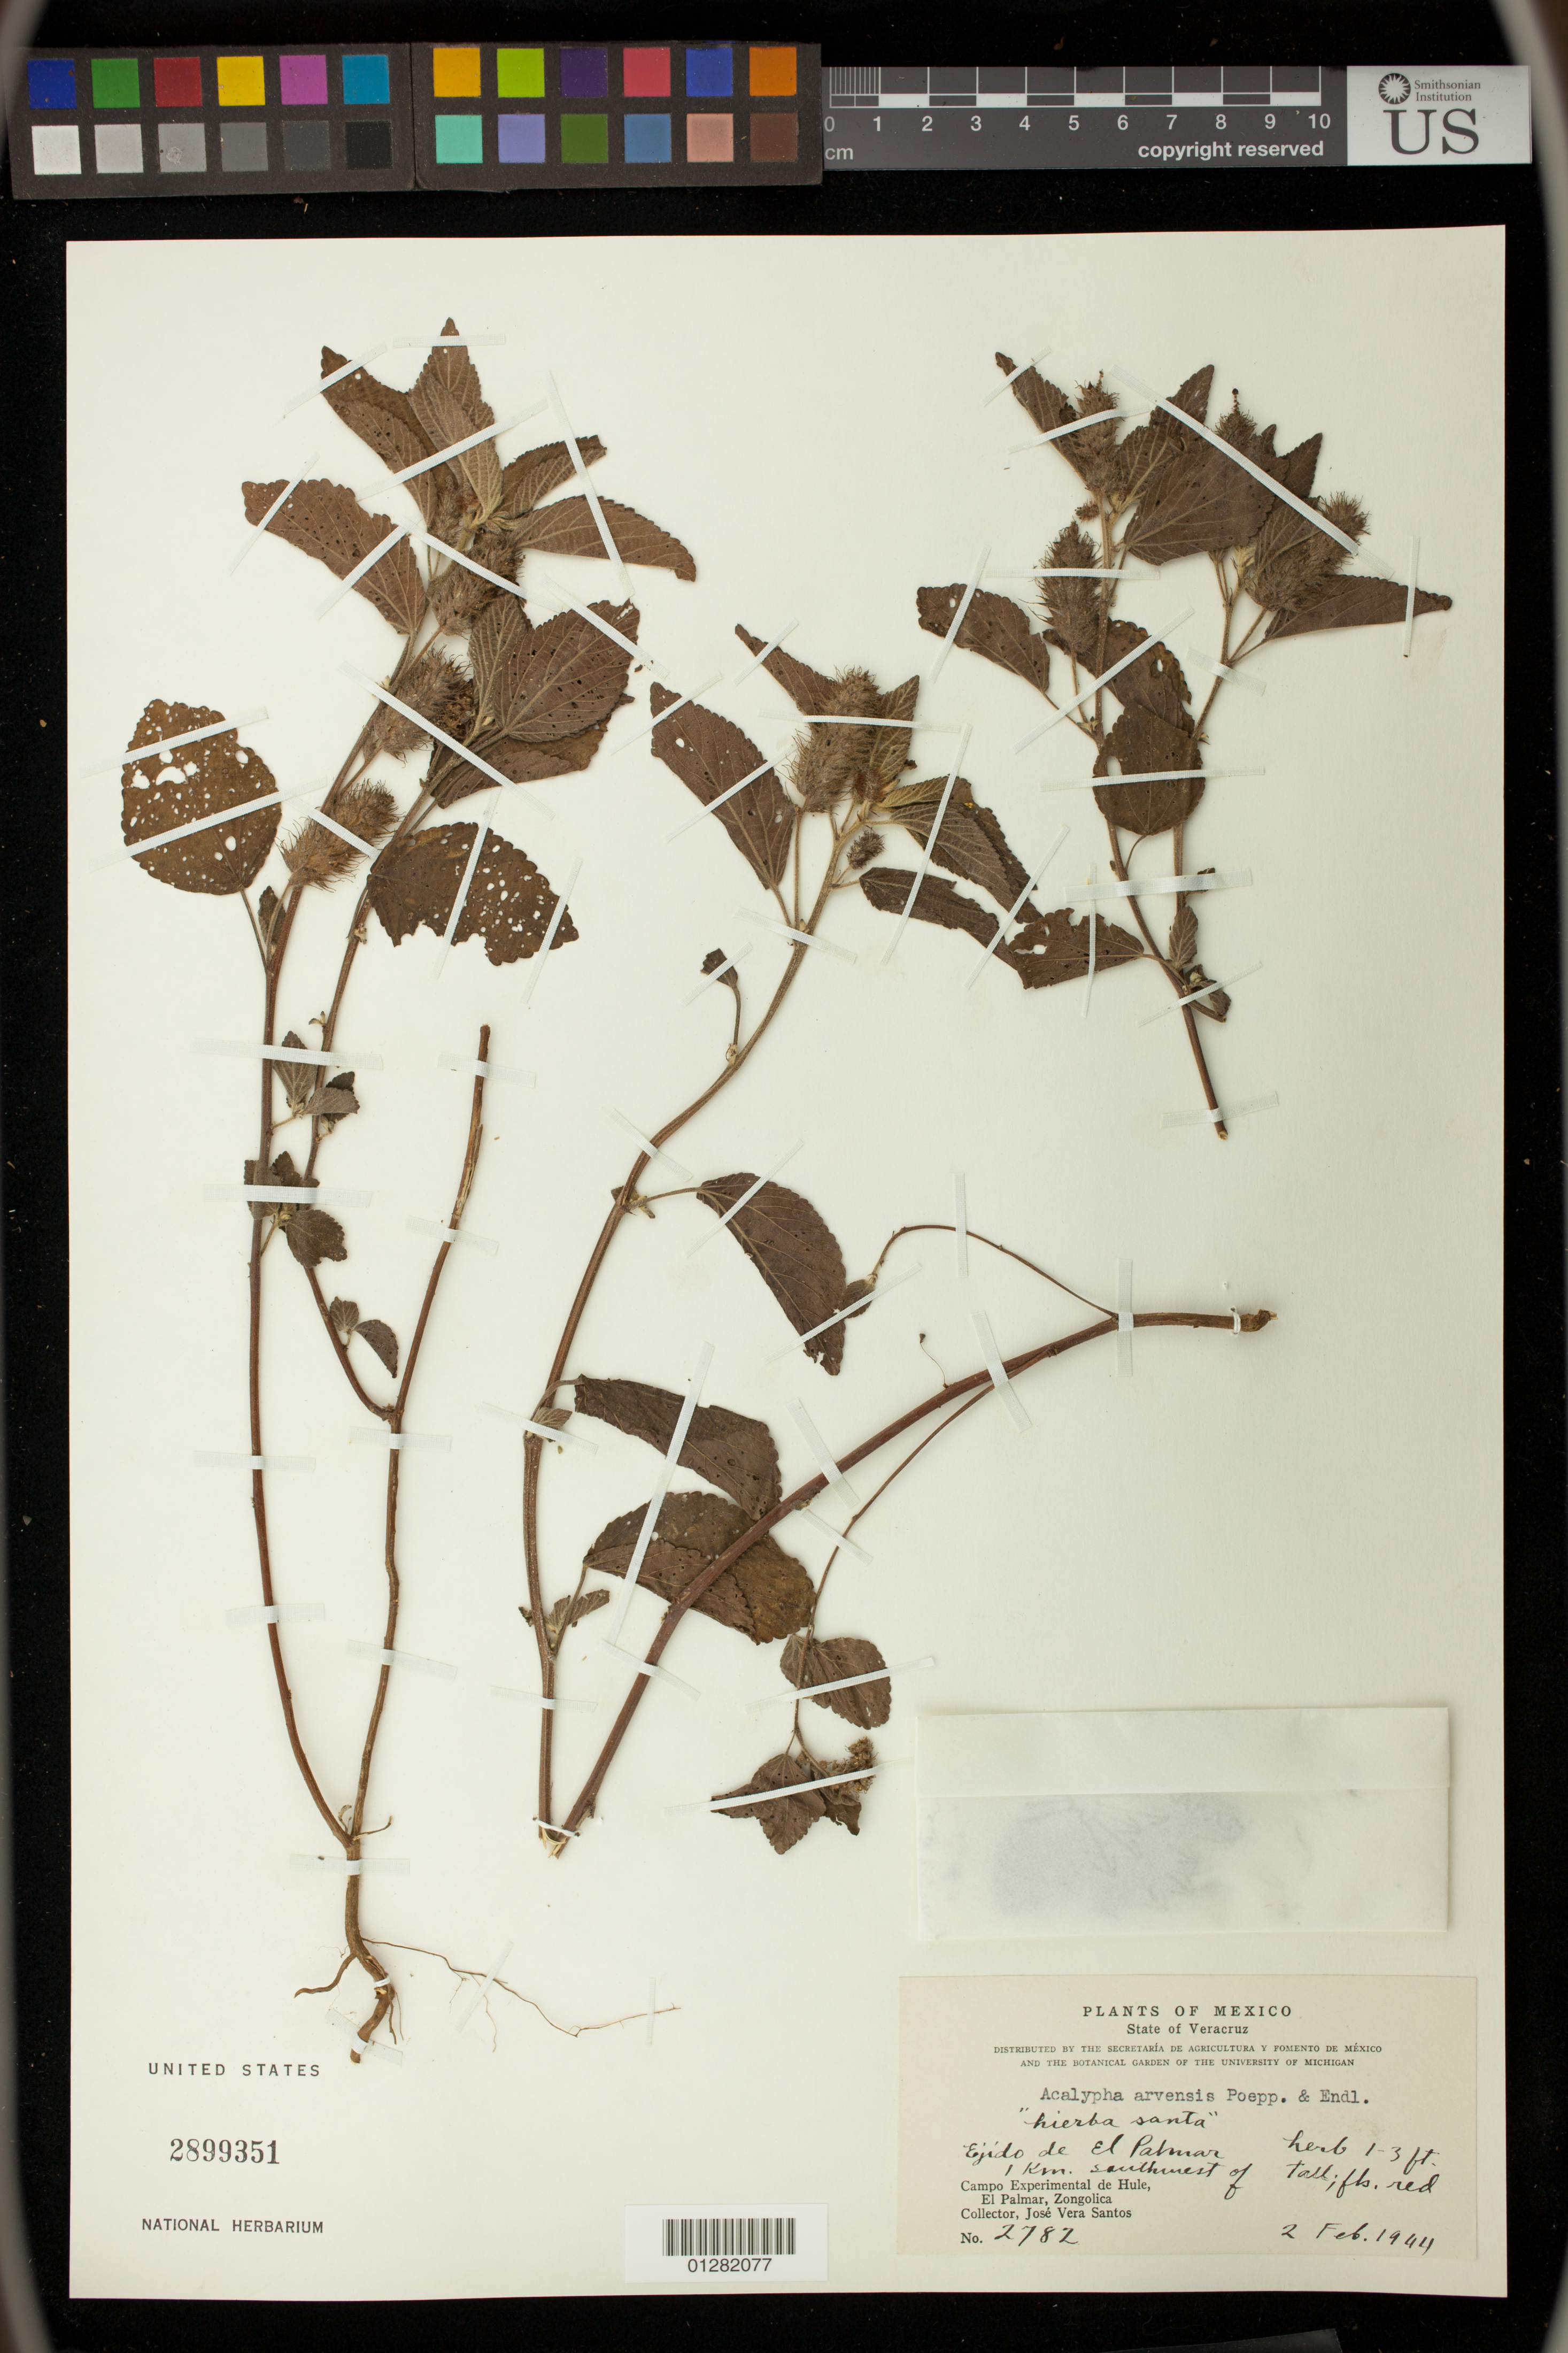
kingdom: Plantae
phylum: Tracheophyta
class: Magnoliopsida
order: Malpighiales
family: Euphorbiaceae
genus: Acalypha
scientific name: Acalypha arvensis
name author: Poepp.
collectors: J. V. Santos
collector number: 2782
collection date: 1944-02-02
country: Mexico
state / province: Veracruz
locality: Ejido de El Palmar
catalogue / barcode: US 2899351